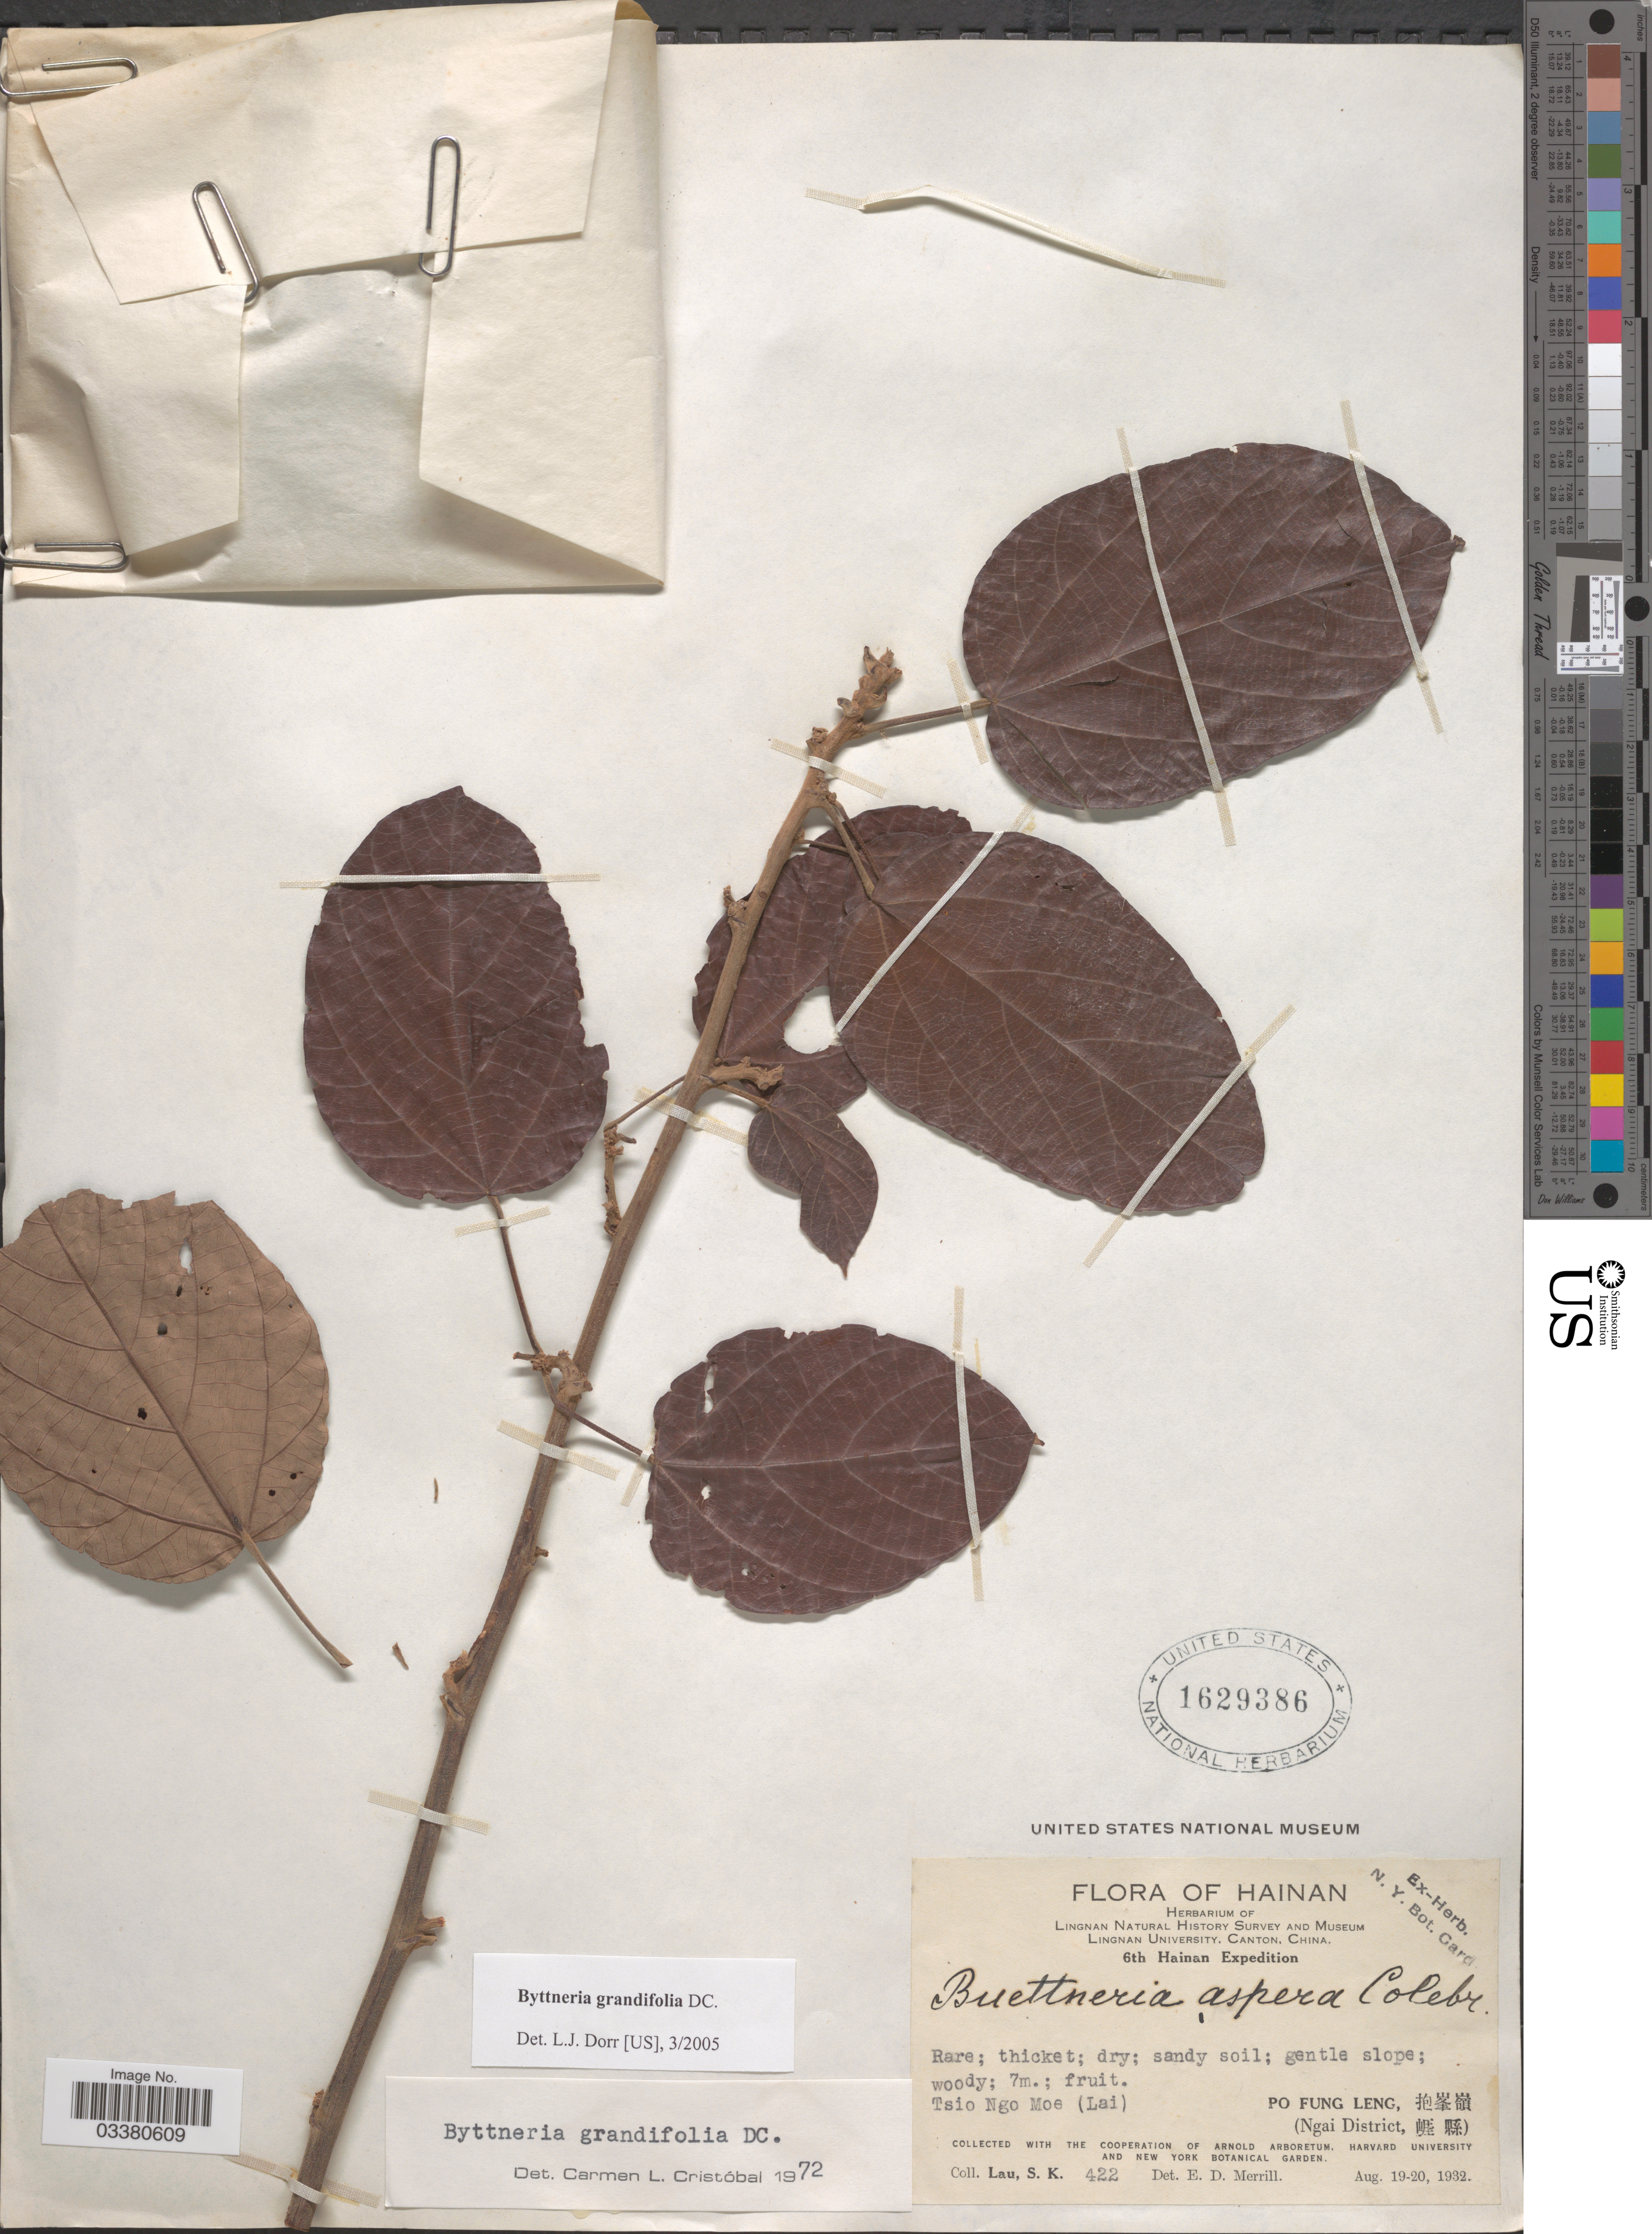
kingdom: Plantae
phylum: Tracheophyta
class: Magnoliopsida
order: Malvales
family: Malvaceae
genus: Byttneria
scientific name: Byttneria grandifolia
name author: DC.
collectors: S. K. Lau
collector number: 422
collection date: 1932-08-19/1932-08-20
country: China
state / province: Hainan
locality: ioNgo Moe (La. Po Fung Leng (Ngai District.)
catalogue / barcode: US 1629386